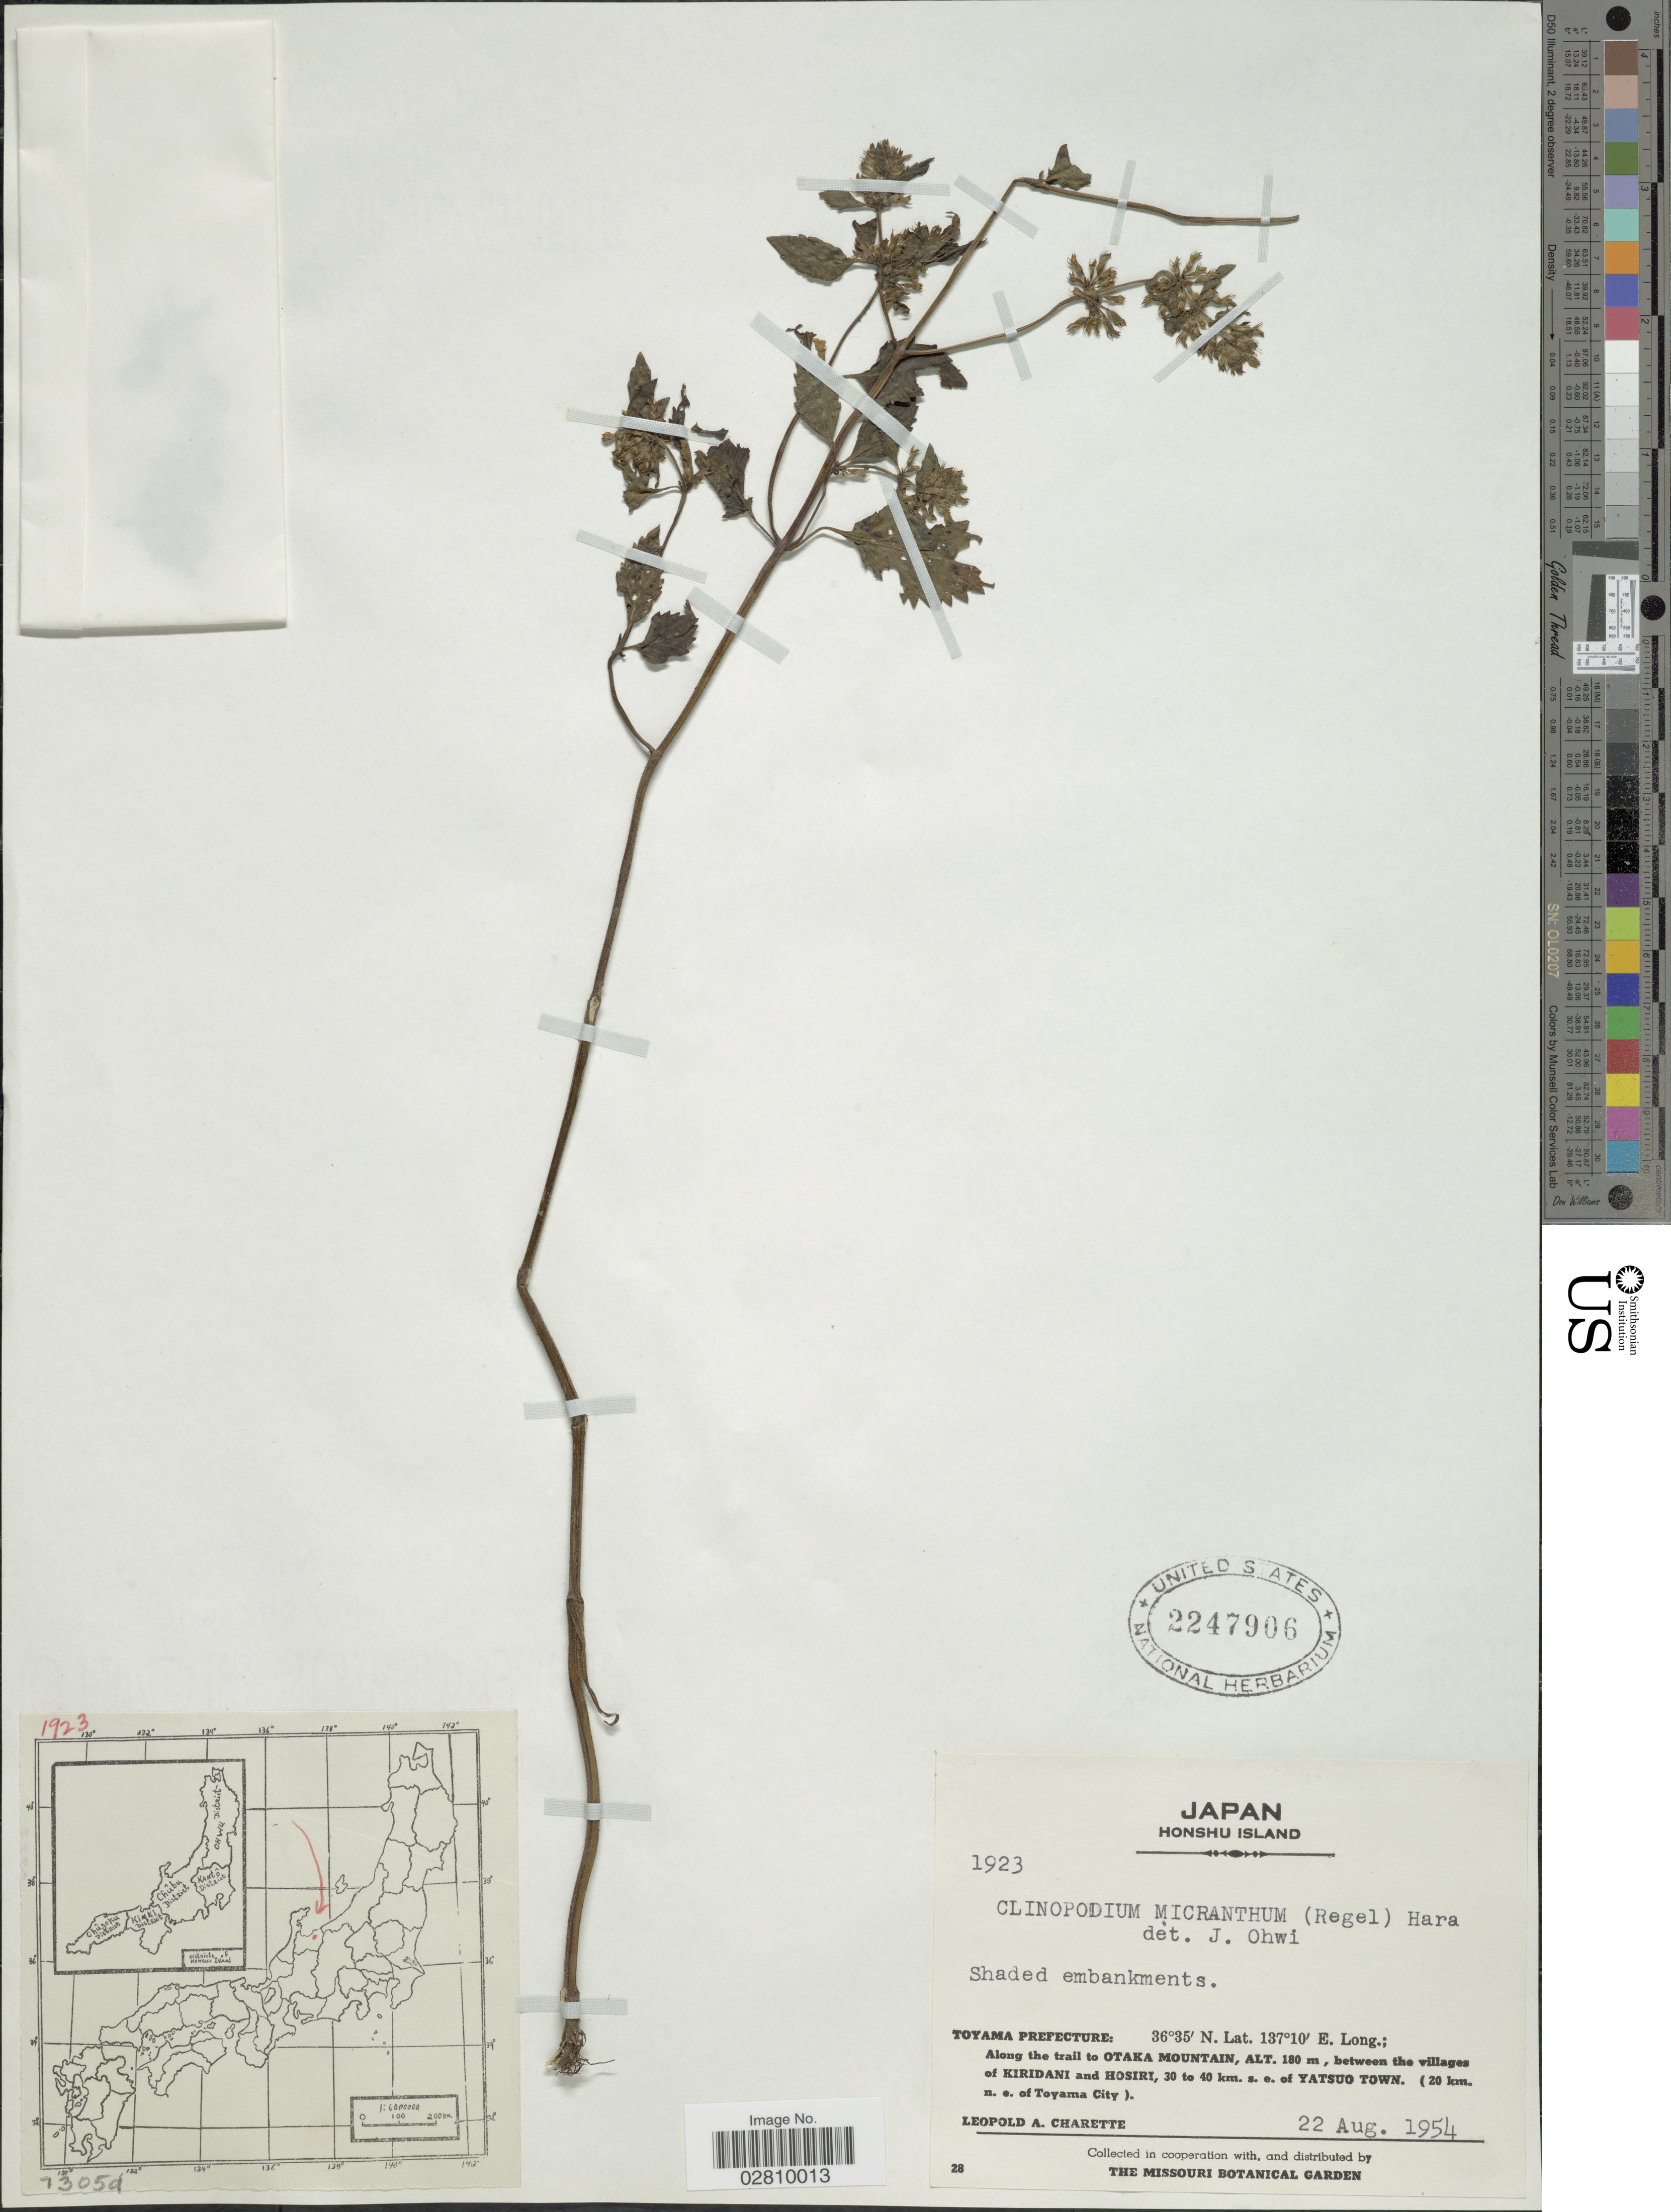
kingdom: Plantae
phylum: Tracheophyta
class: Magnoliopsida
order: Lamiales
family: Lamiaceae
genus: Clinopodium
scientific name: Clinopodium micranthum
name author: (Regel) H. Hara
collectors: L. A. Charette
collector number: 1923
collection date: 1954-08-22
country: Japan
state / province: Toyama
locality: Honshu Island. Toyama Prefecture: Along the trail to Otaka Mountain, between the villages of Kiridani and Hosiri, 30 to 40 km. s.e. of Yatsuo Town. (20 km. n.e. of Toyama City).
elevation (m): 180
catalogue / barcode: US 2247906